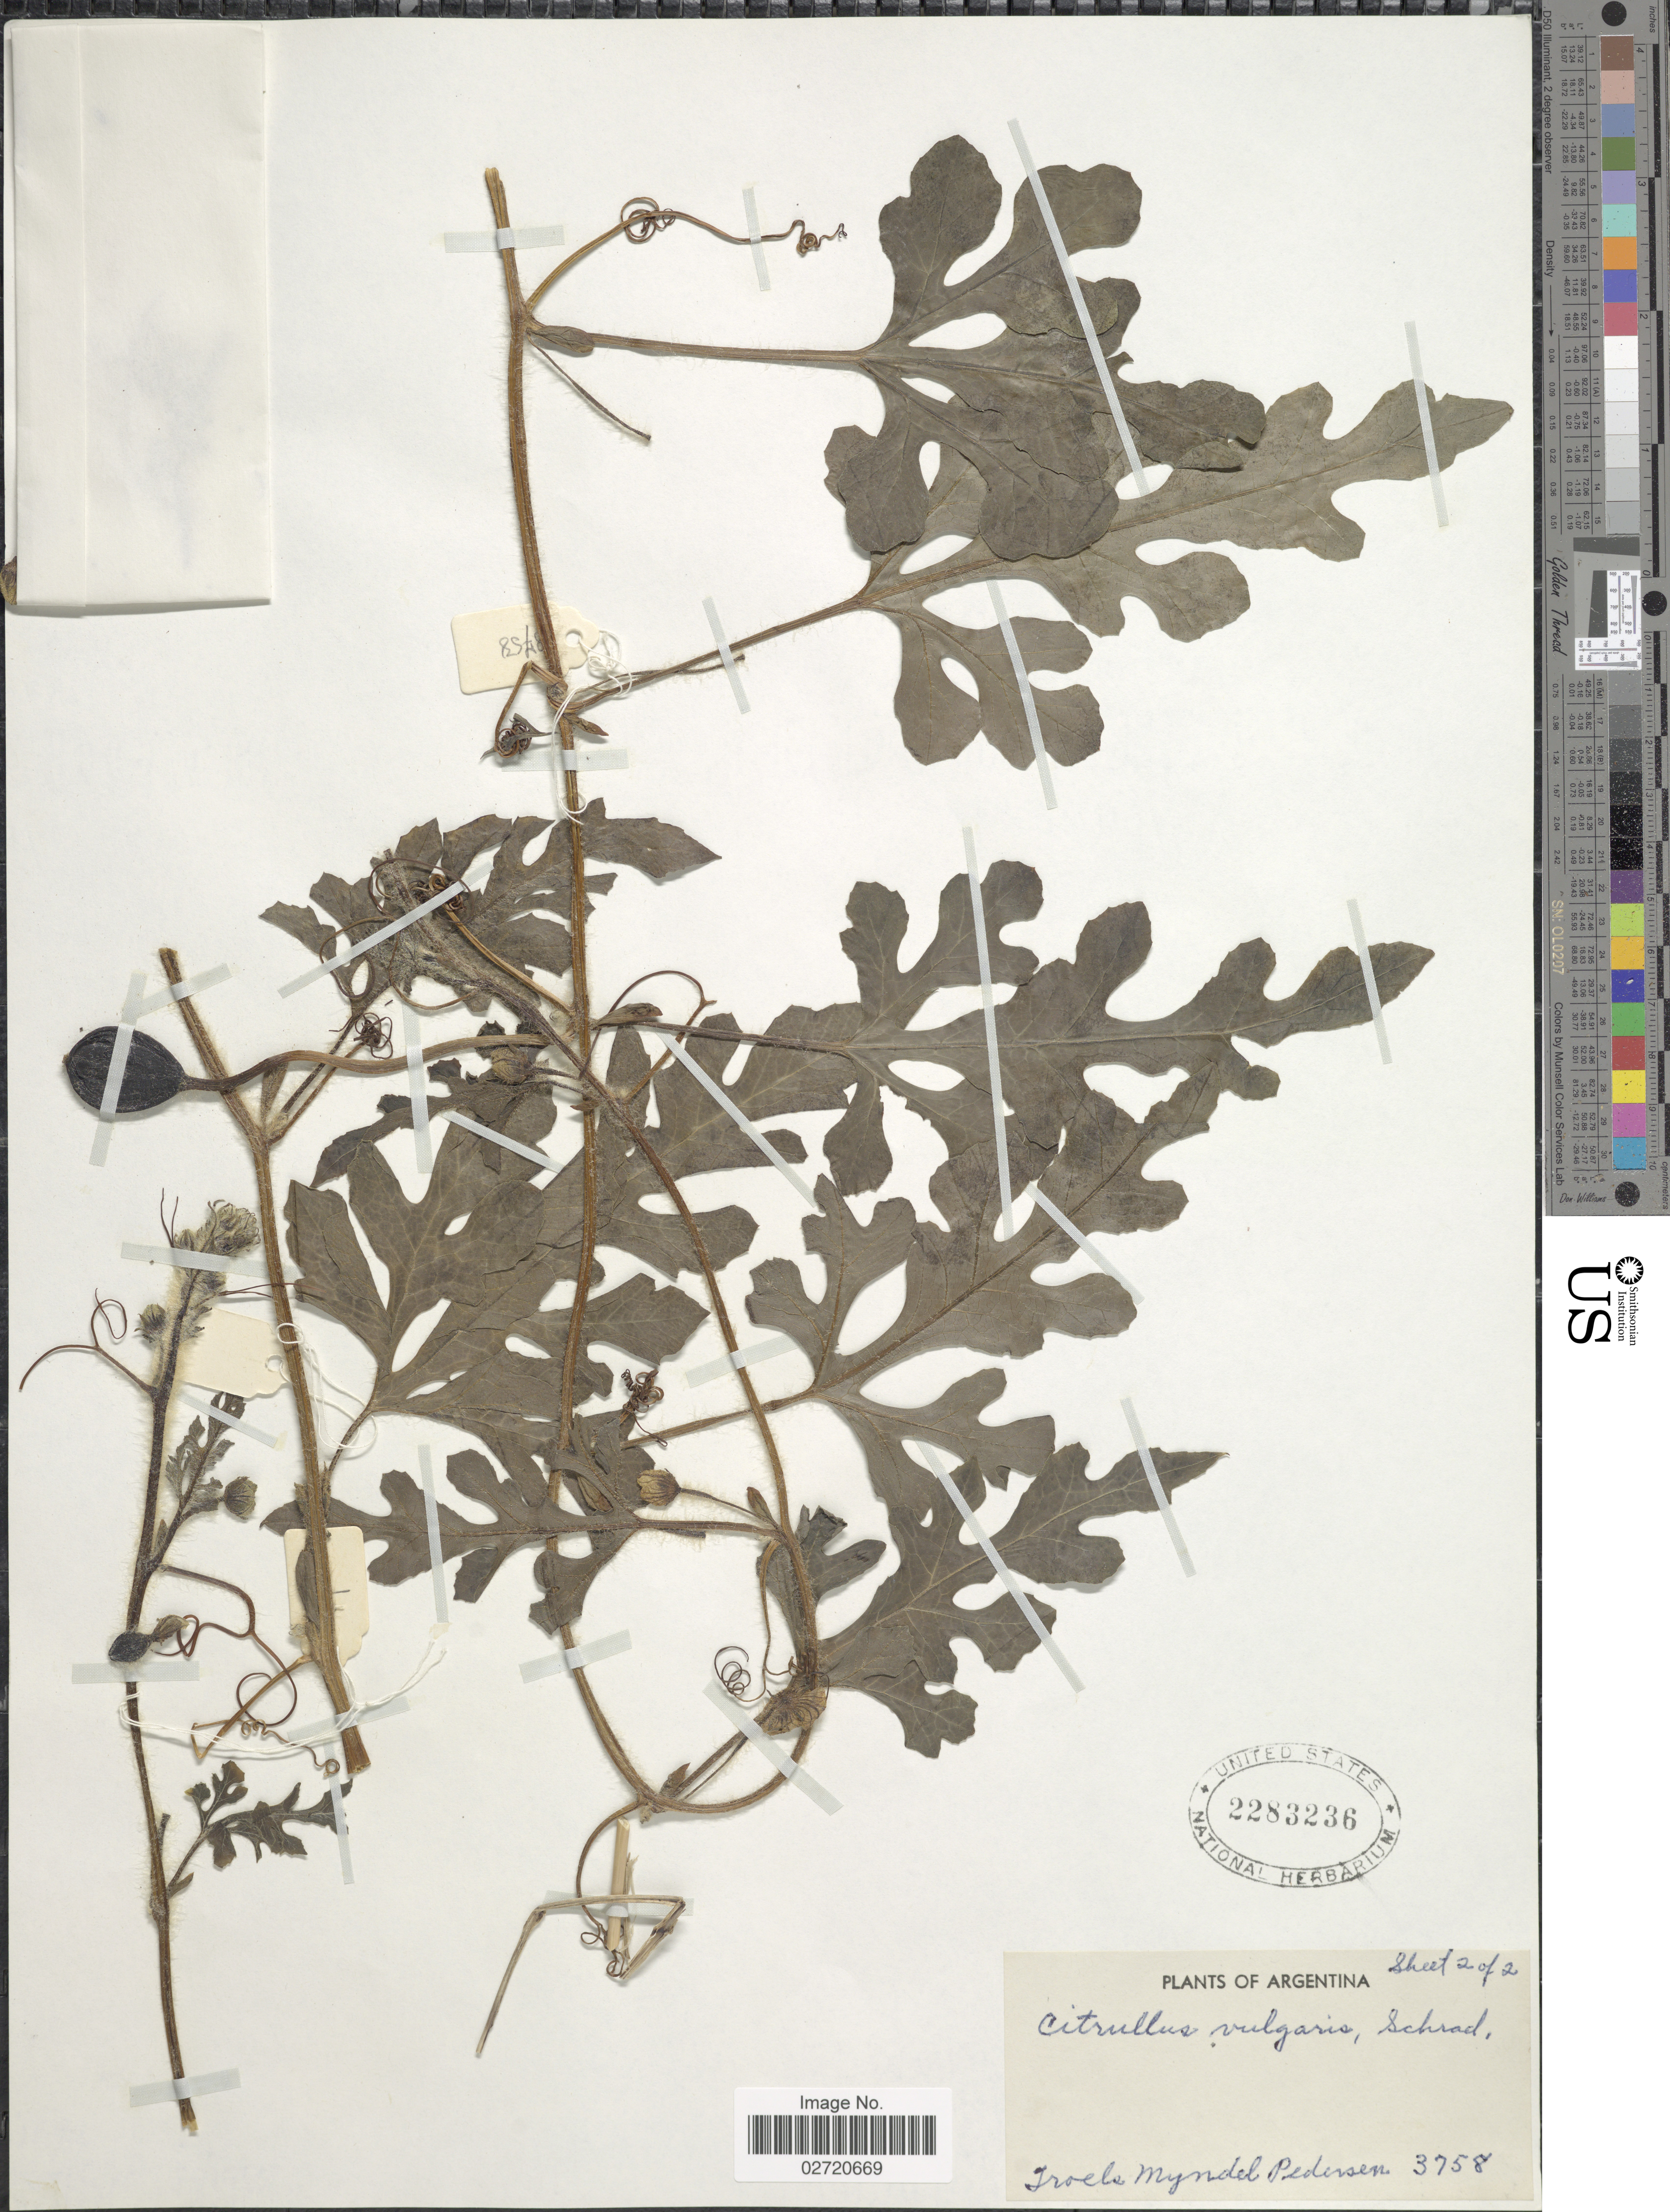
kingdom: Plantae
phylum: Tracheophyta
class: Magnoliopsida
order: Cucurbitales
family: Cucurbitaceae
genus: Citrullus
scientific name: Citrullus lanatus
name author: (Thunb.) Matsum. & Nakai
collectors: T. Pederson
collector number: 3758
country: Argentina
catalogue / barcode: US 2283236